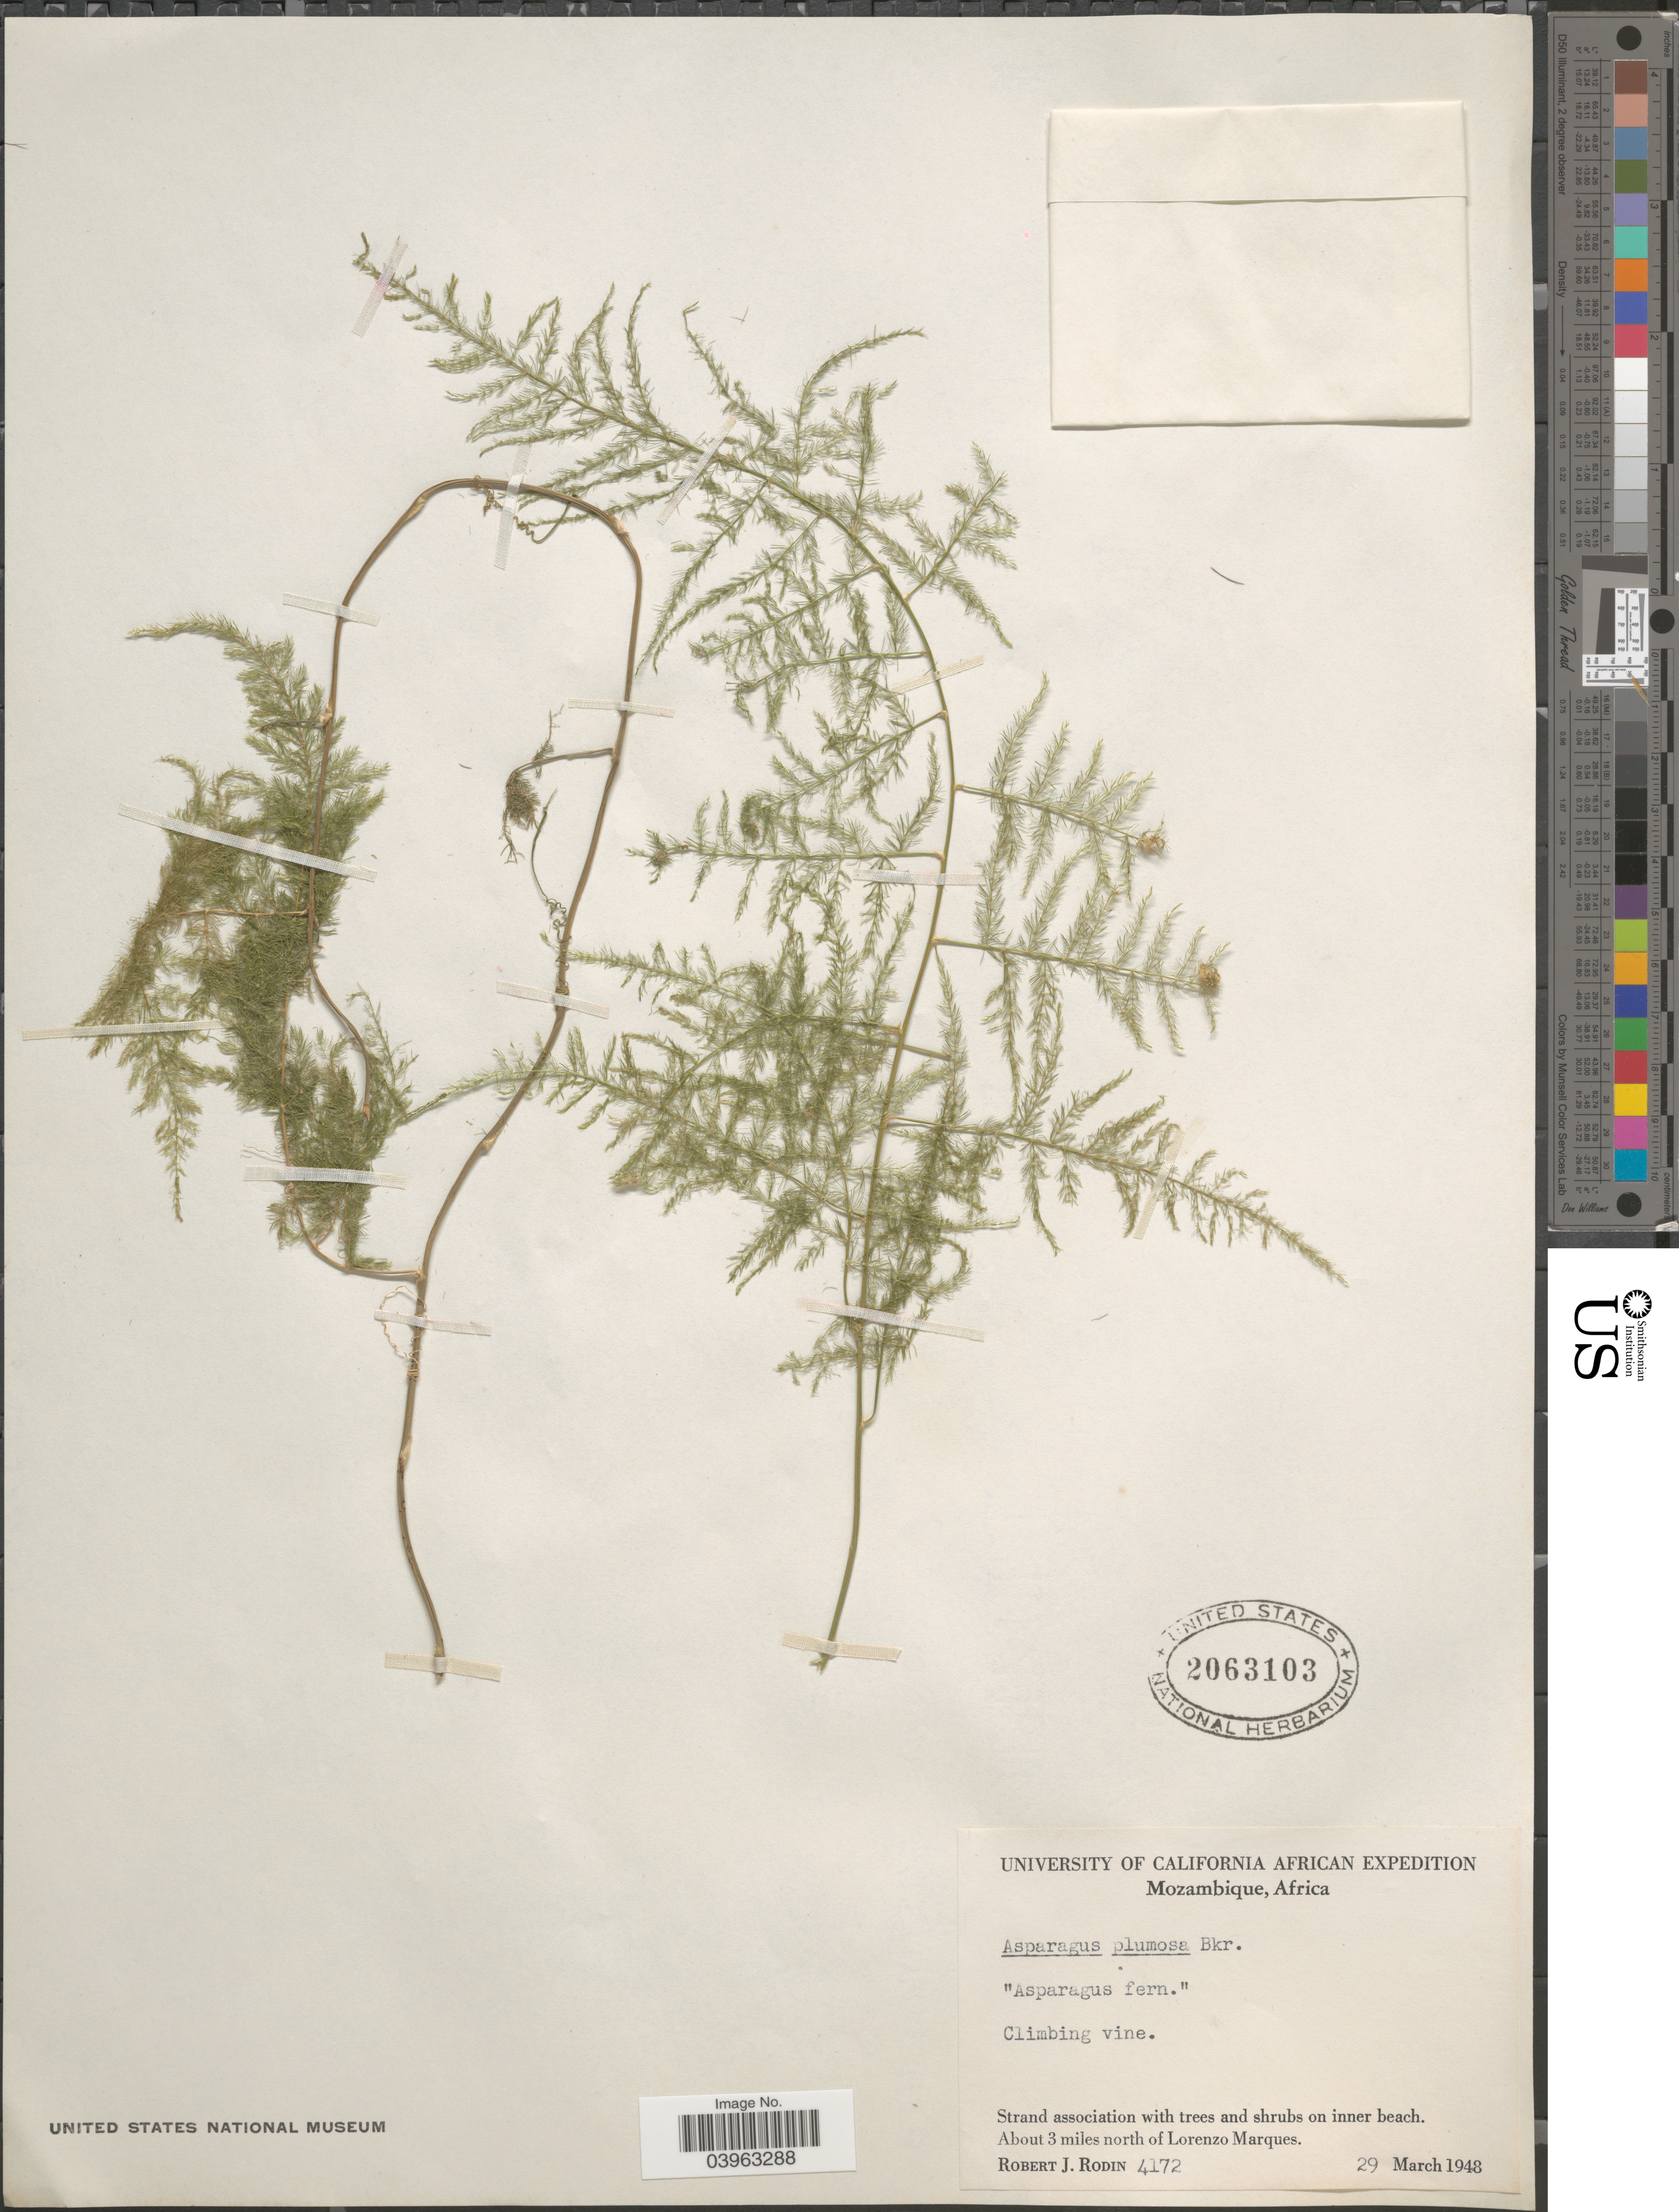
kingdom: Plantae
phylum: Tracheophyta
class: Liliopsida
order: Asparagales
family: Asparagaceae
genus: Asparagus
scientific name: Asparagus setaceus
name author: (Kunth) Jessop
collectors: R. J. Rodin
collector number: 4172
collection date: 1948-03-29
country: Mozambique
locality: About 3 miles north of Lorenzo Marques.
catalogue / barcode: US 2063103